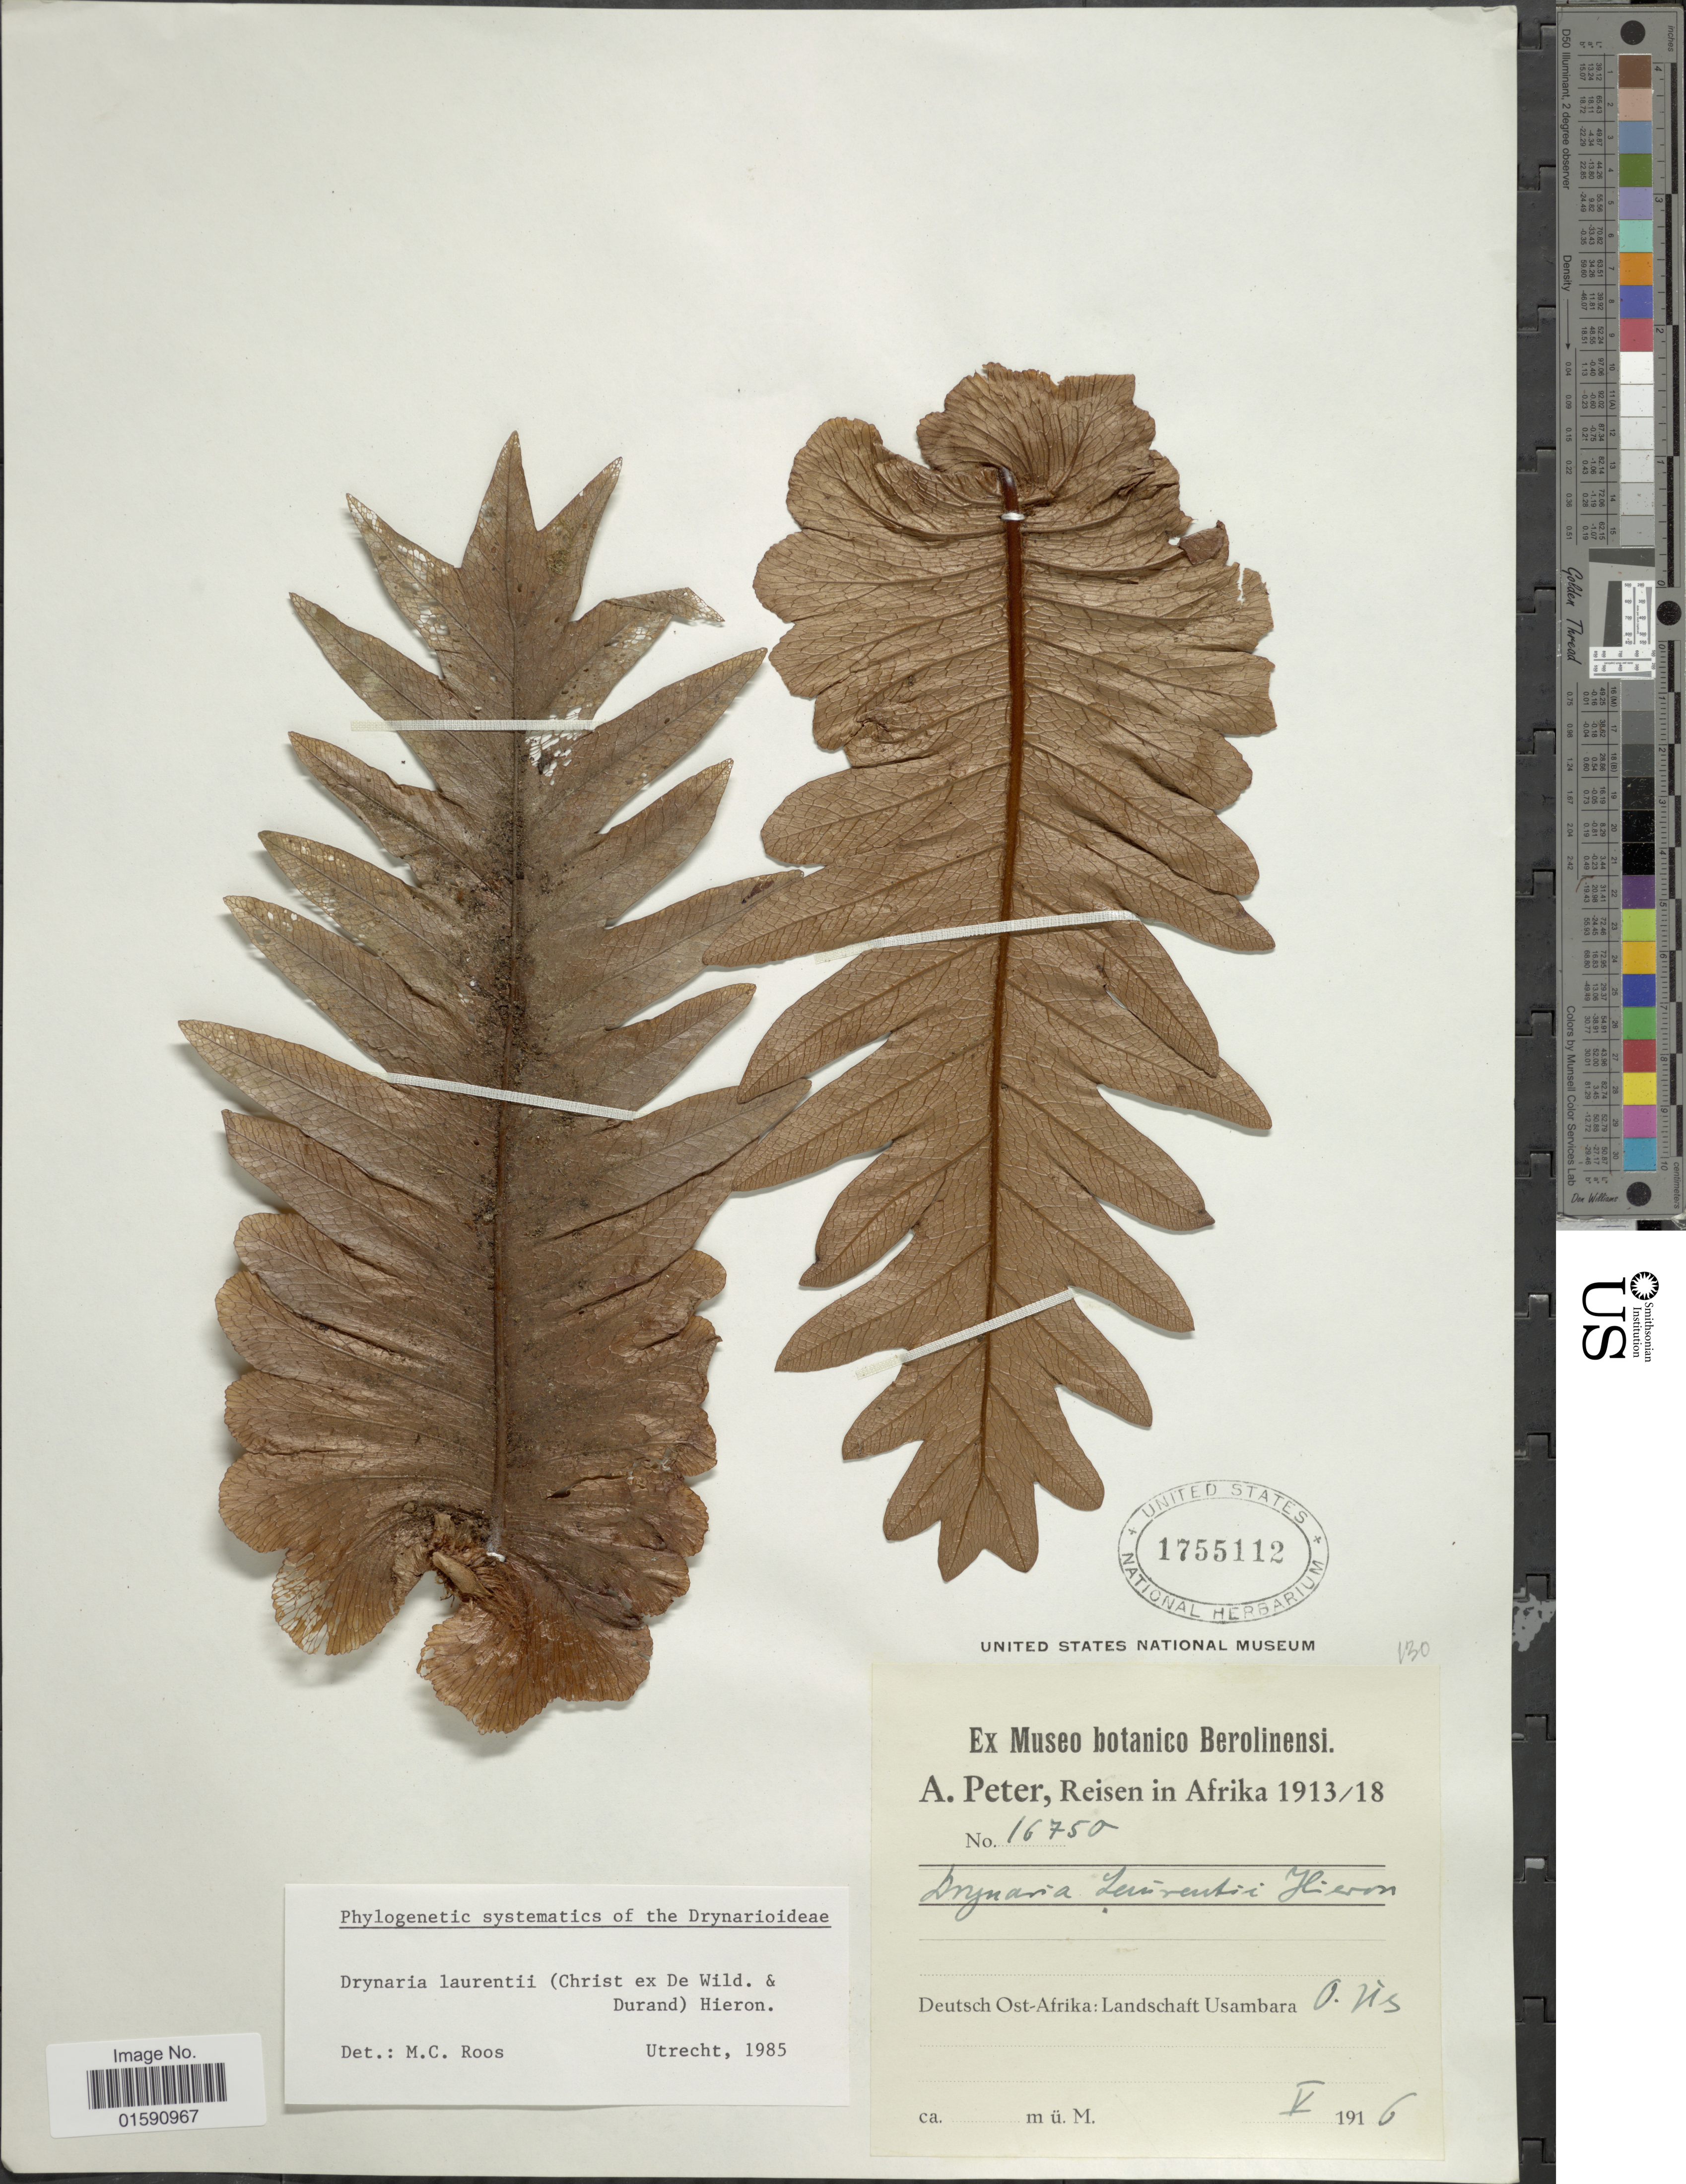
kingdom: Plantae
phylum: Tracheophyta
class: Polypodiopsida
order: Polypodiales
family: Polypodiaceae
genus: Drynaria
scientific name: Drynaria laurentii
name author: (Christ) Hieron.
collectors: A. Peter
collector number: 16750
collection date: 1916-05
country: Tanzania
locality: Deutsch Ost-Afrika: Landschaft Usambra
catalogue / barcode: US 1755112